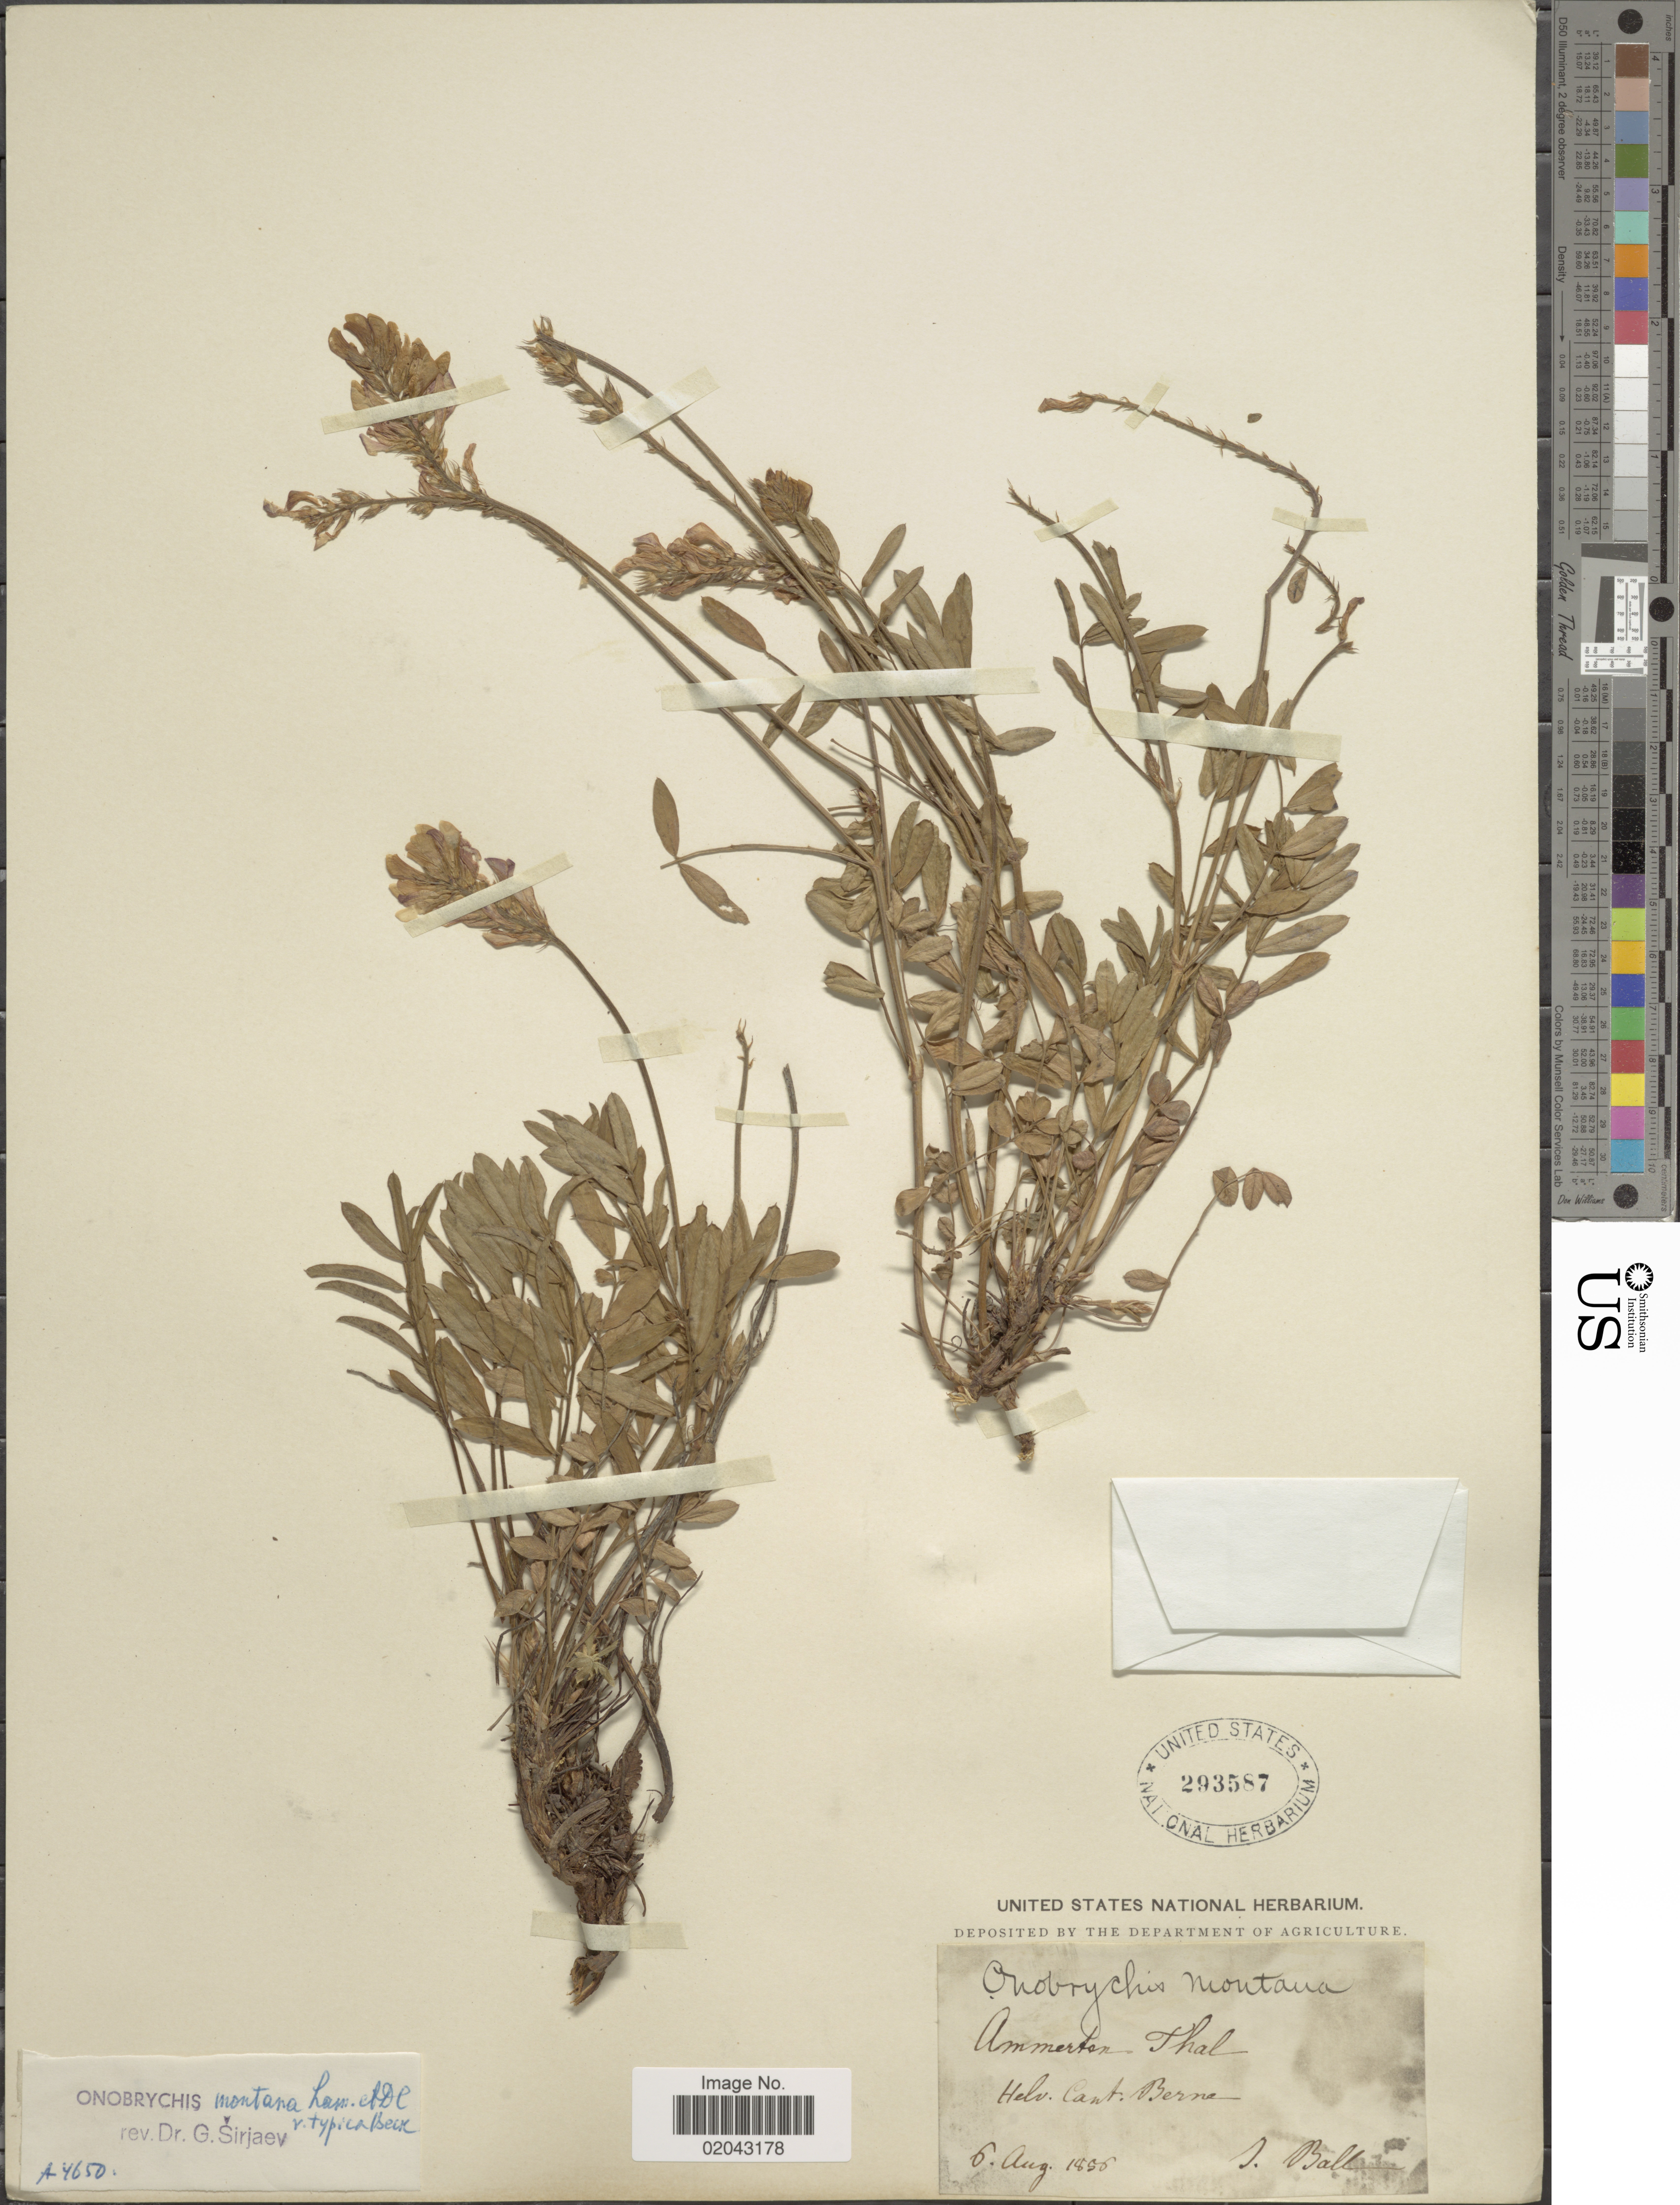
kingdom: Plantae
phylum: Tracheophyta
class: Magnoliopsida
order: Fabales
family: Fabaceae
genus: Onobrychis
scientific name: Onobrychis montana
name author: DC.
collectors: J. Ball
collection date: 1856-08-06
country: Switzerland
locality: Helv. Cant. Berne.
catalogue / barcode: US 293587